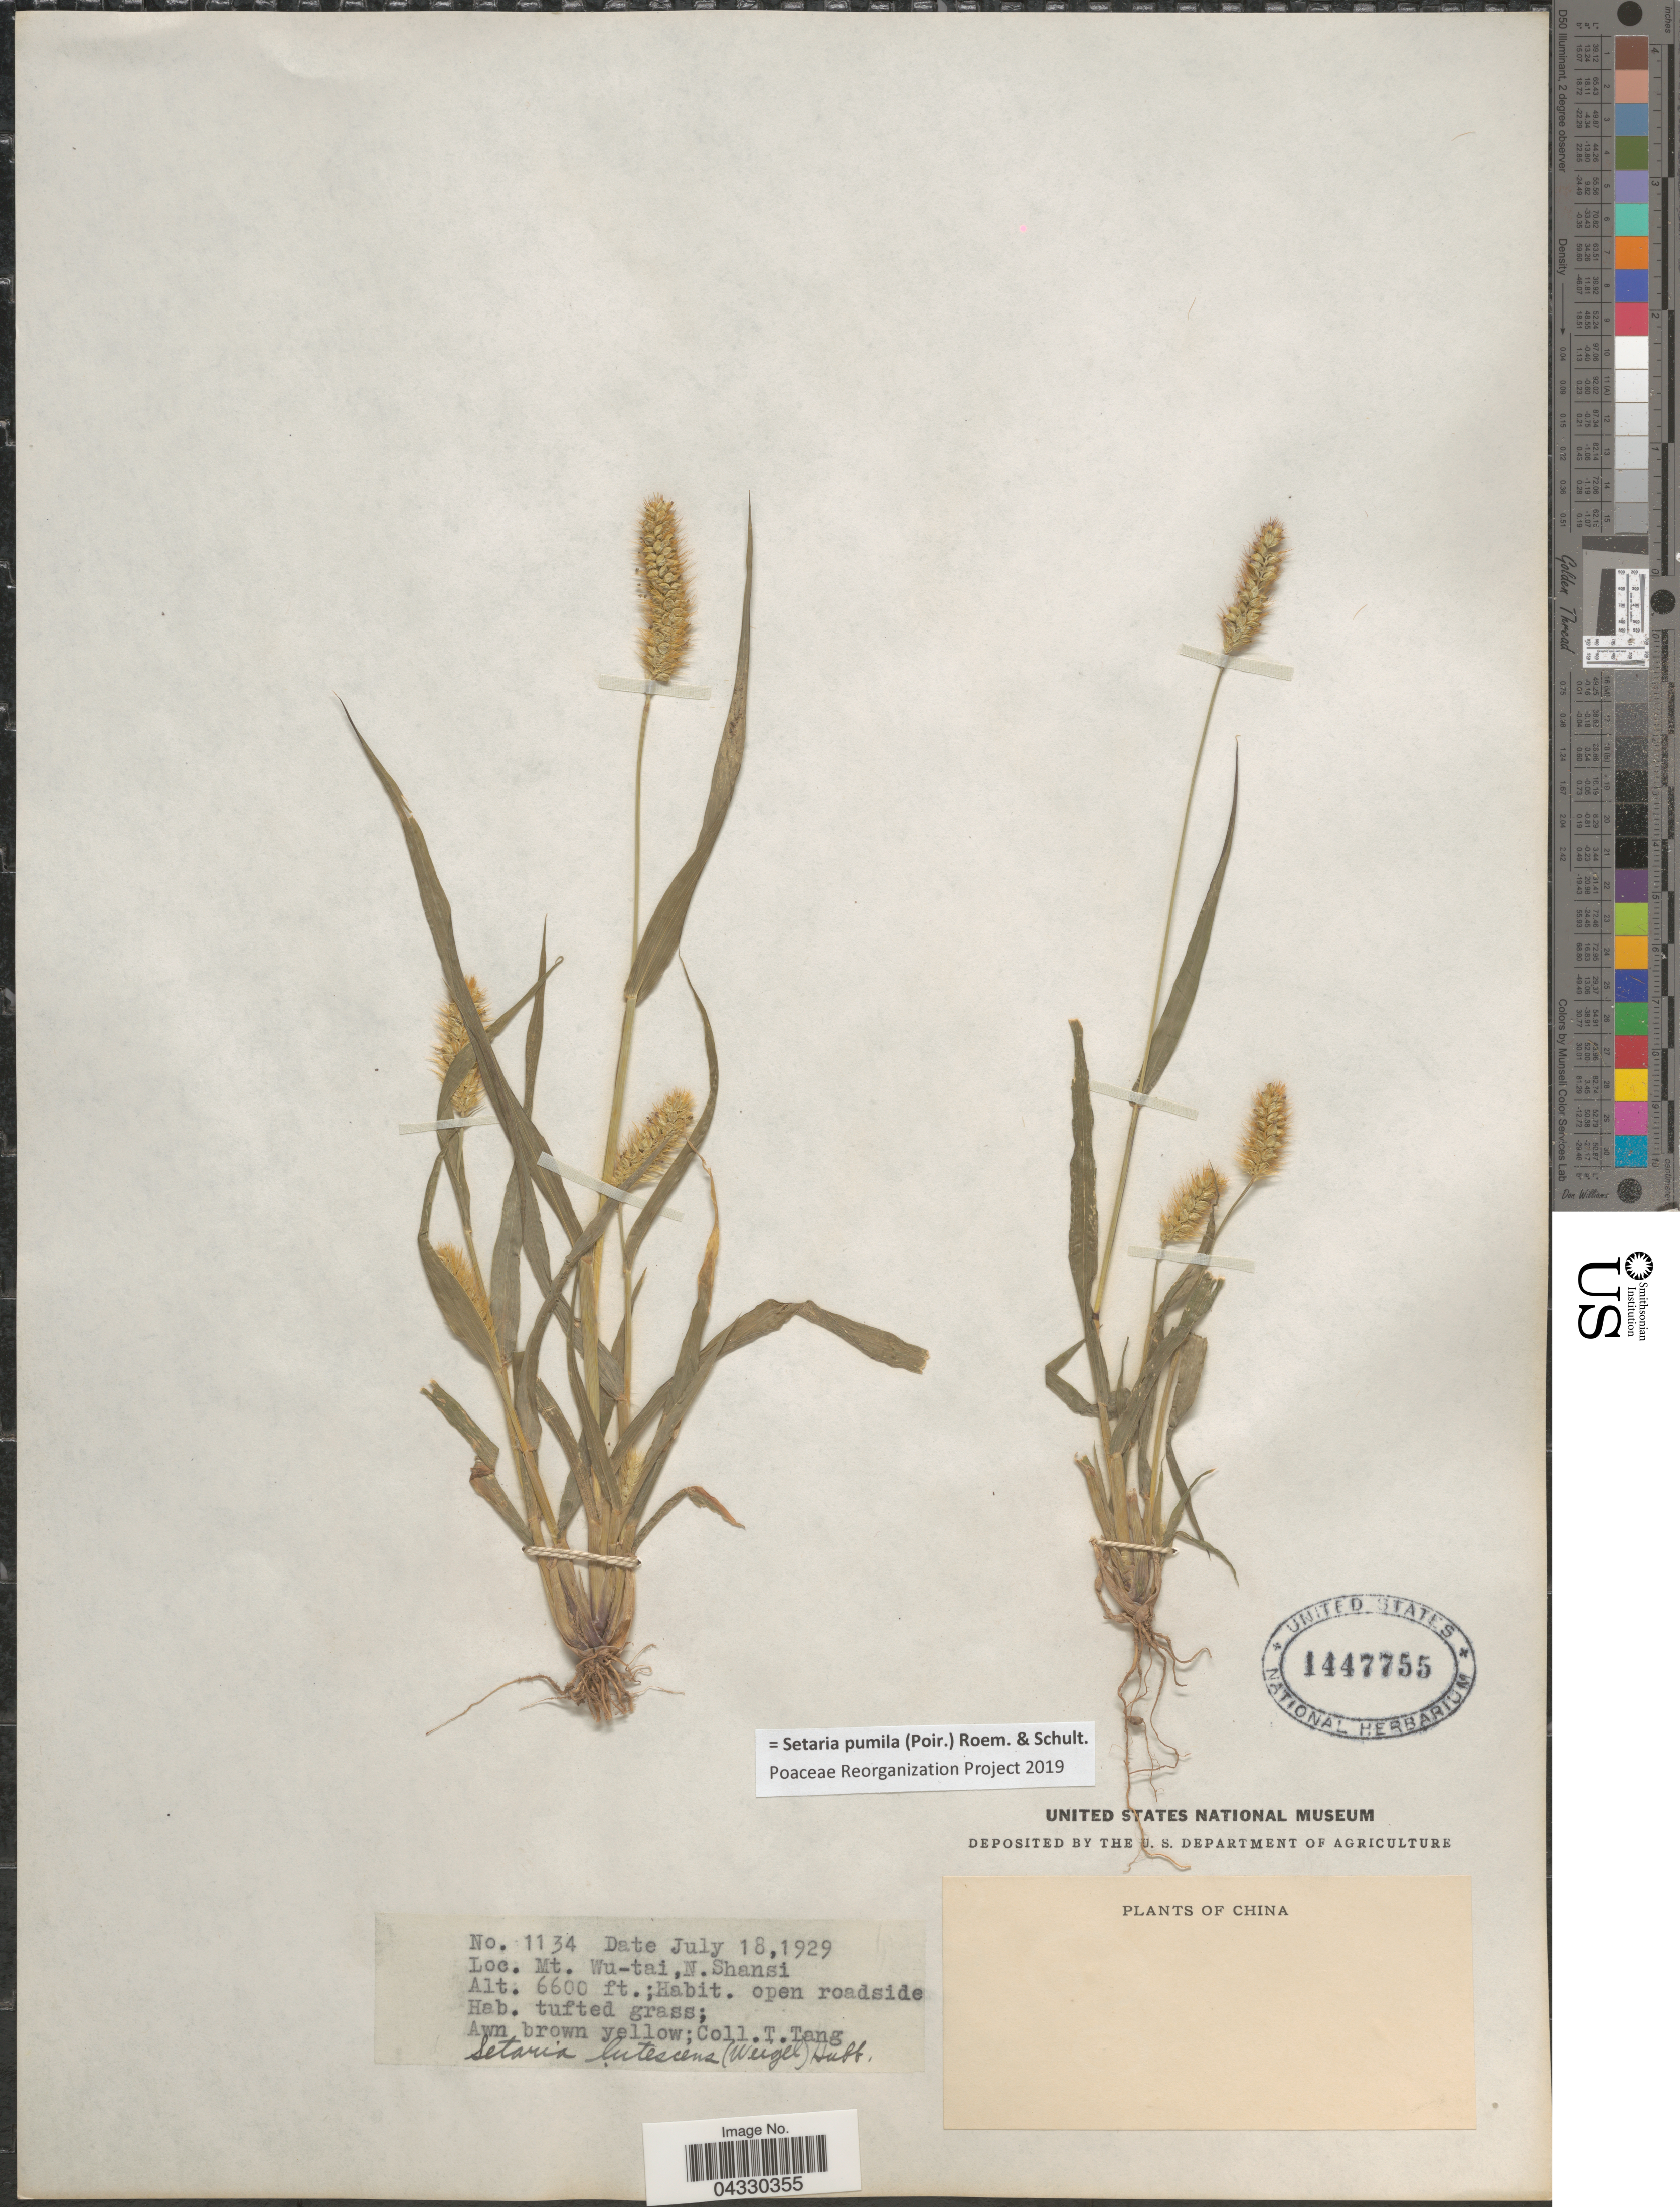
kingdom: Plantae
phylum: Tracheophyta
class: Liliopsida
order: Poales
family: Poaceae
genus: Setaria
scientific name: Setaria pumila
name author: (Poir.) Roem. & Schult.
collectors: T. Tang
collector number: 1134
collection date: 1929-07-18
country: China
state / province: Shanxi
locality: Mt. Wu-tai, N. Shansi. Open roadside.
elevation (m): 2012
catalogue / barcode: US 1447755